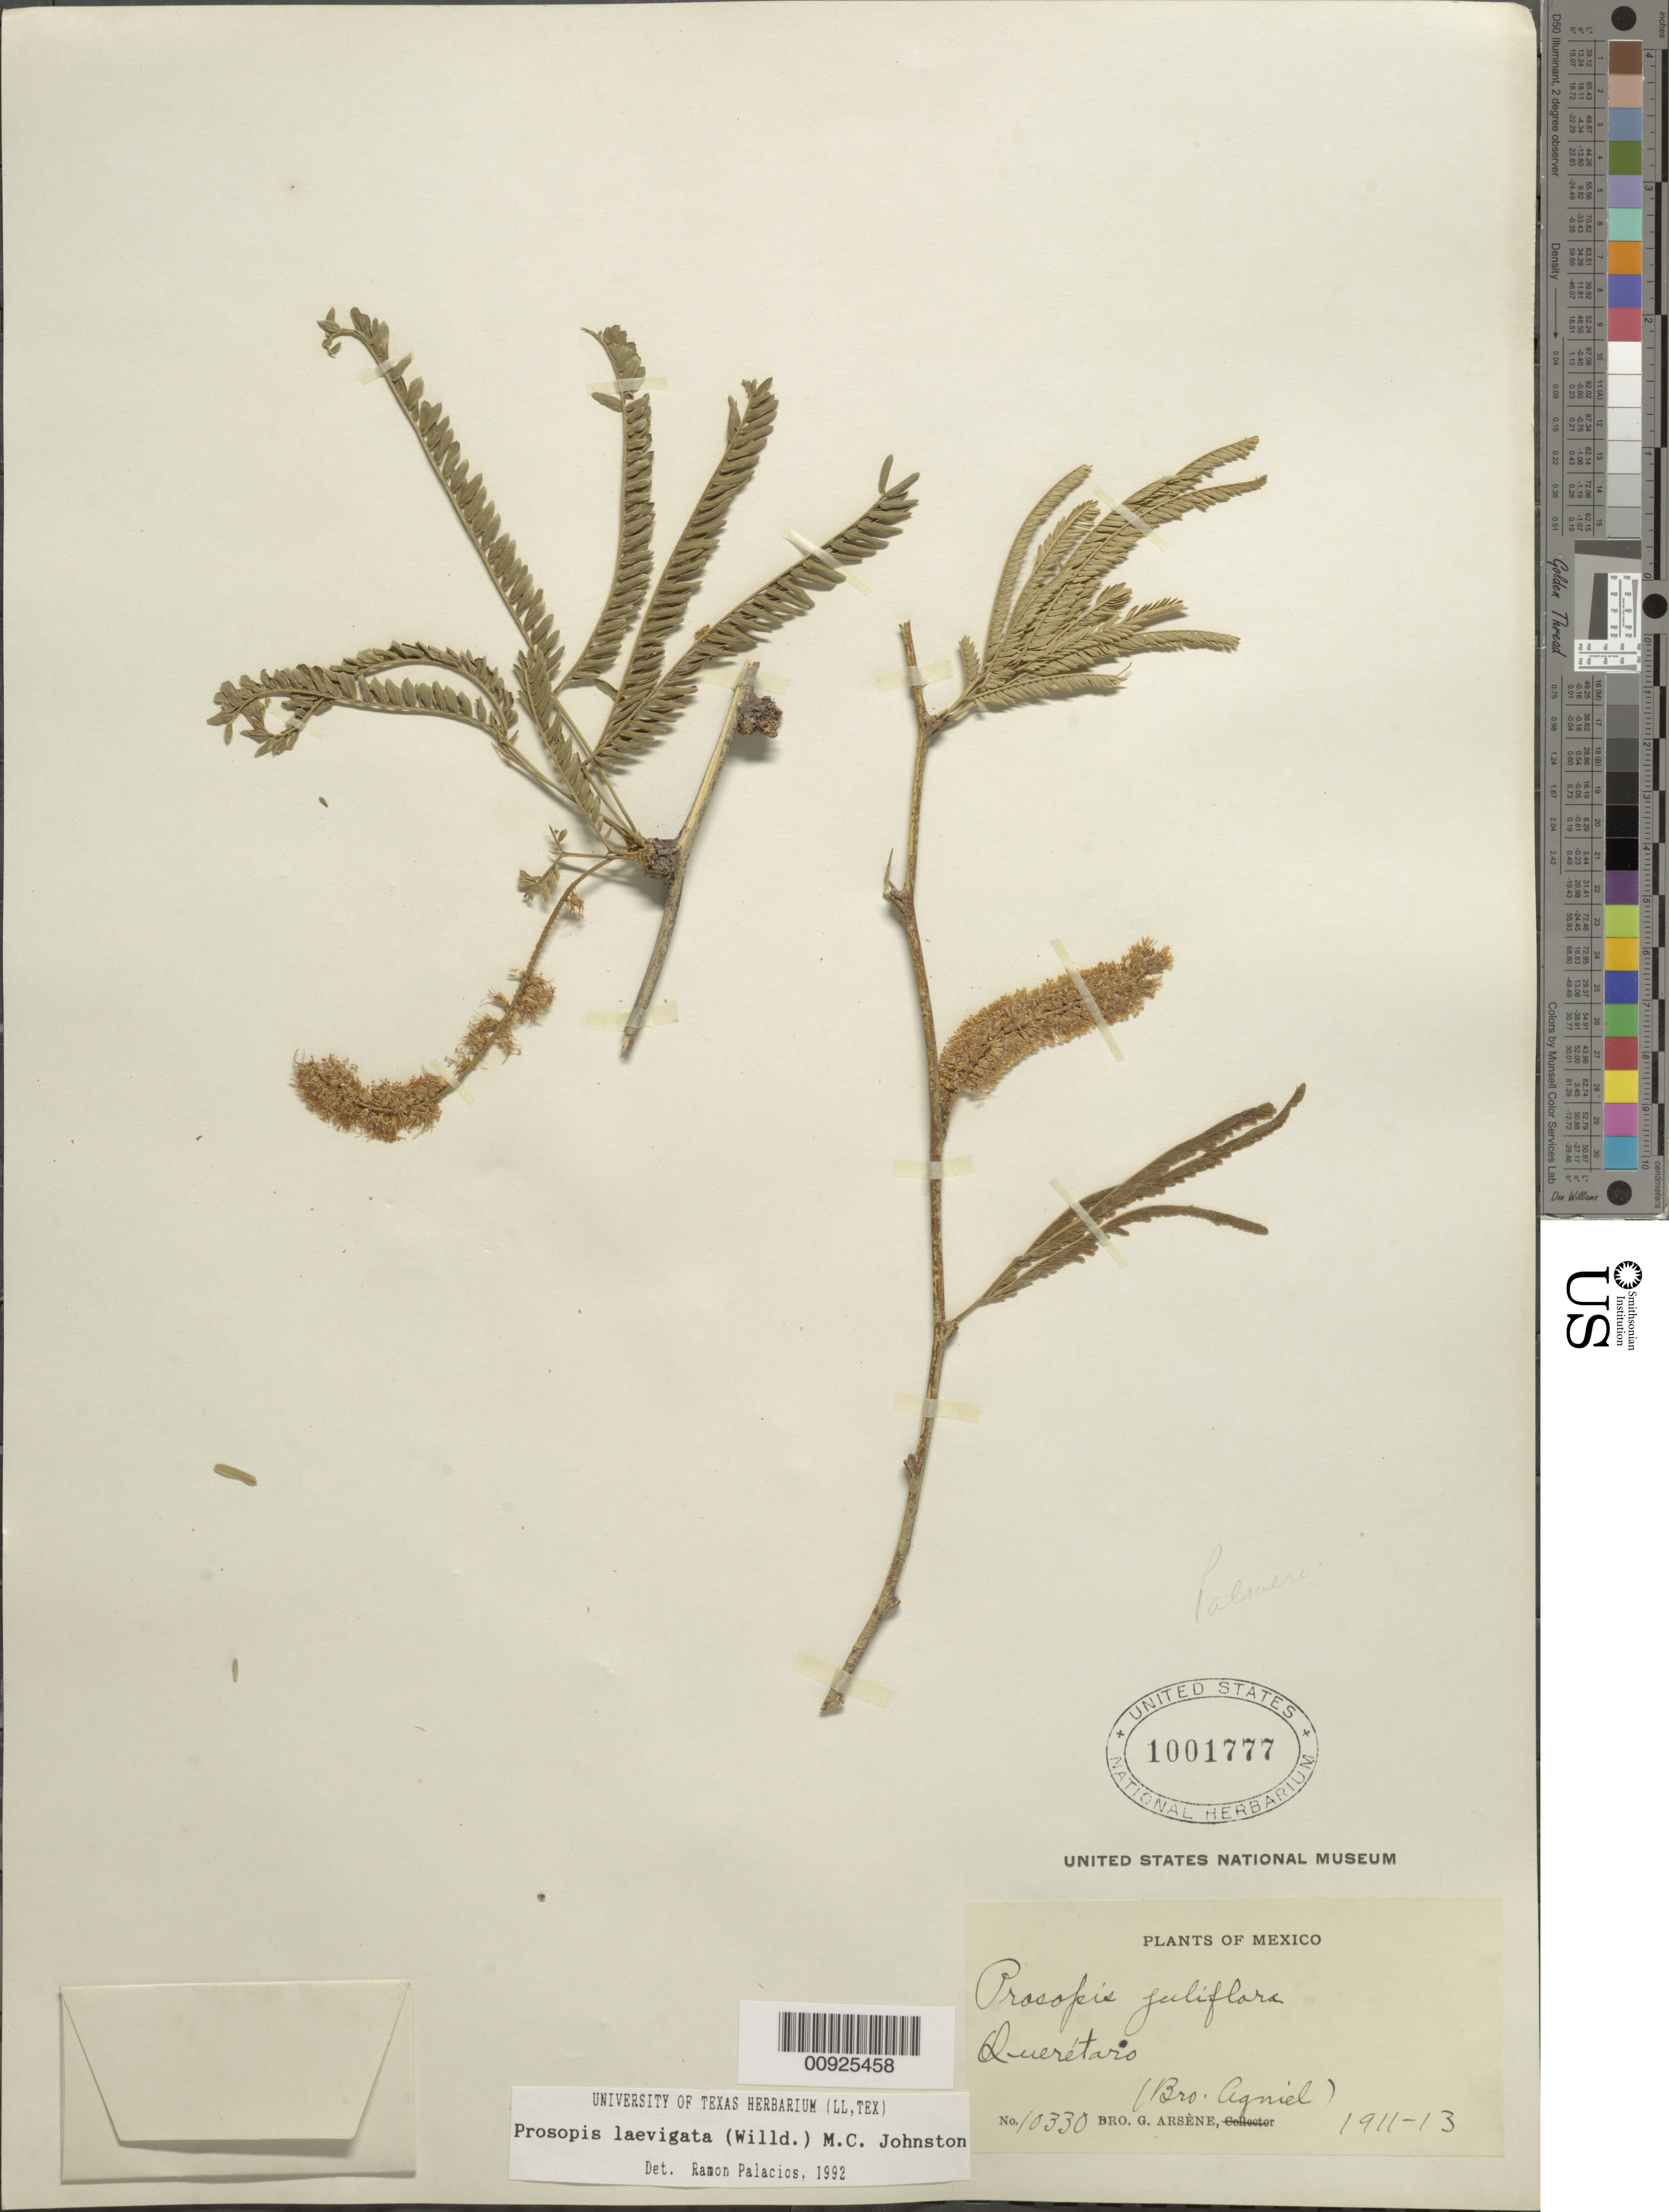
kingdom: Plantae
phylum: Tracheophyta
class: Magnoliopsida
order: Fabales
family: Fabaceae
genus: Neltuma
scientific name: Neltuma laevigata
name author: (Humb. & Bonpl. ex Willd.) Britton & Rose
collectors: Bro. Agniel & Bro. G. Arsène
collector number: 10330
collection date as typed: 1911 to -- --- 1913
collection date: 1911/1913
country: Mexico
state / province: Querétaro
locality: Querétaro.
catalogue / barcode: US 1001777